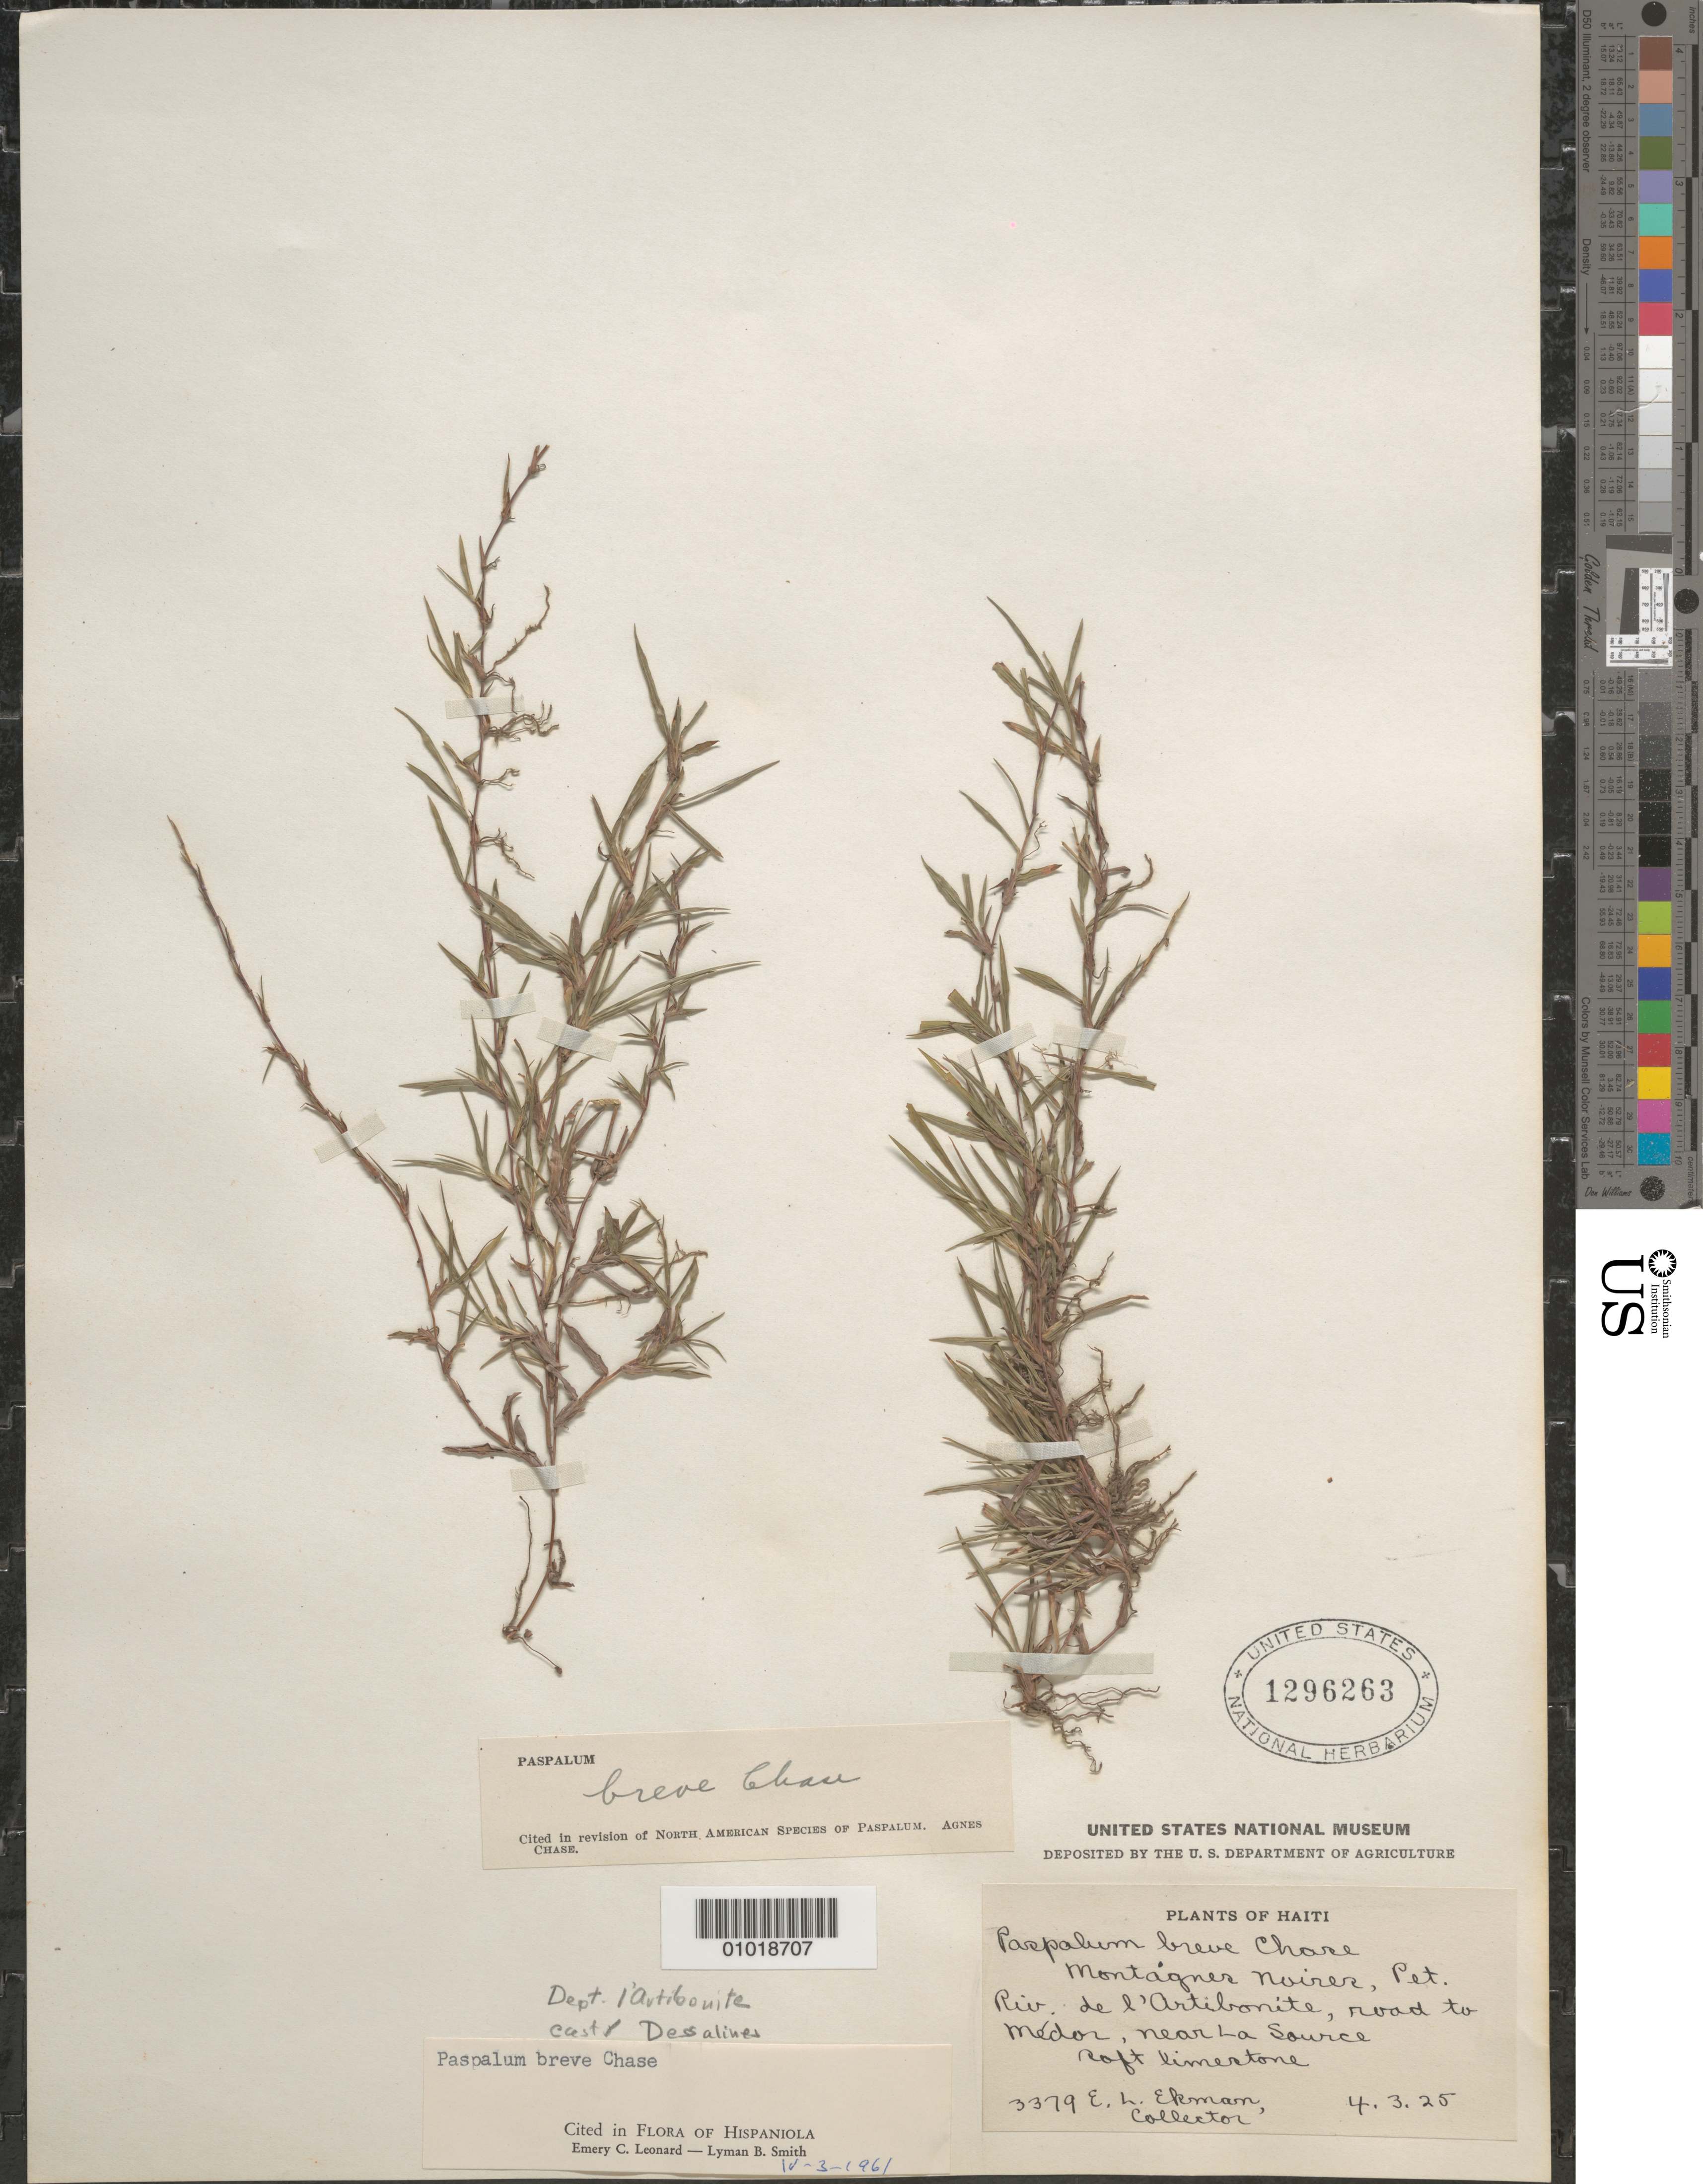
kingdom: Plantae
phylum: Tracheophyta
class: Liliopsida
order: Poales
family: Poaceae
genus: Paspalum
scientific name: Paspalum breve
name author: Chase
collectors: E. L. Ekman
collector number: H 3379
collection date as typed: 04 Mar 1925 or 03 Apr 1925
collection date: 1925-03-04 or 1925-04-03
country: Haiti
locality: Montagnes Noires, Pet. Riv. de l'Artibonite road to Medor, near La source in soft limestone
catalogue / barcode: US 1296263